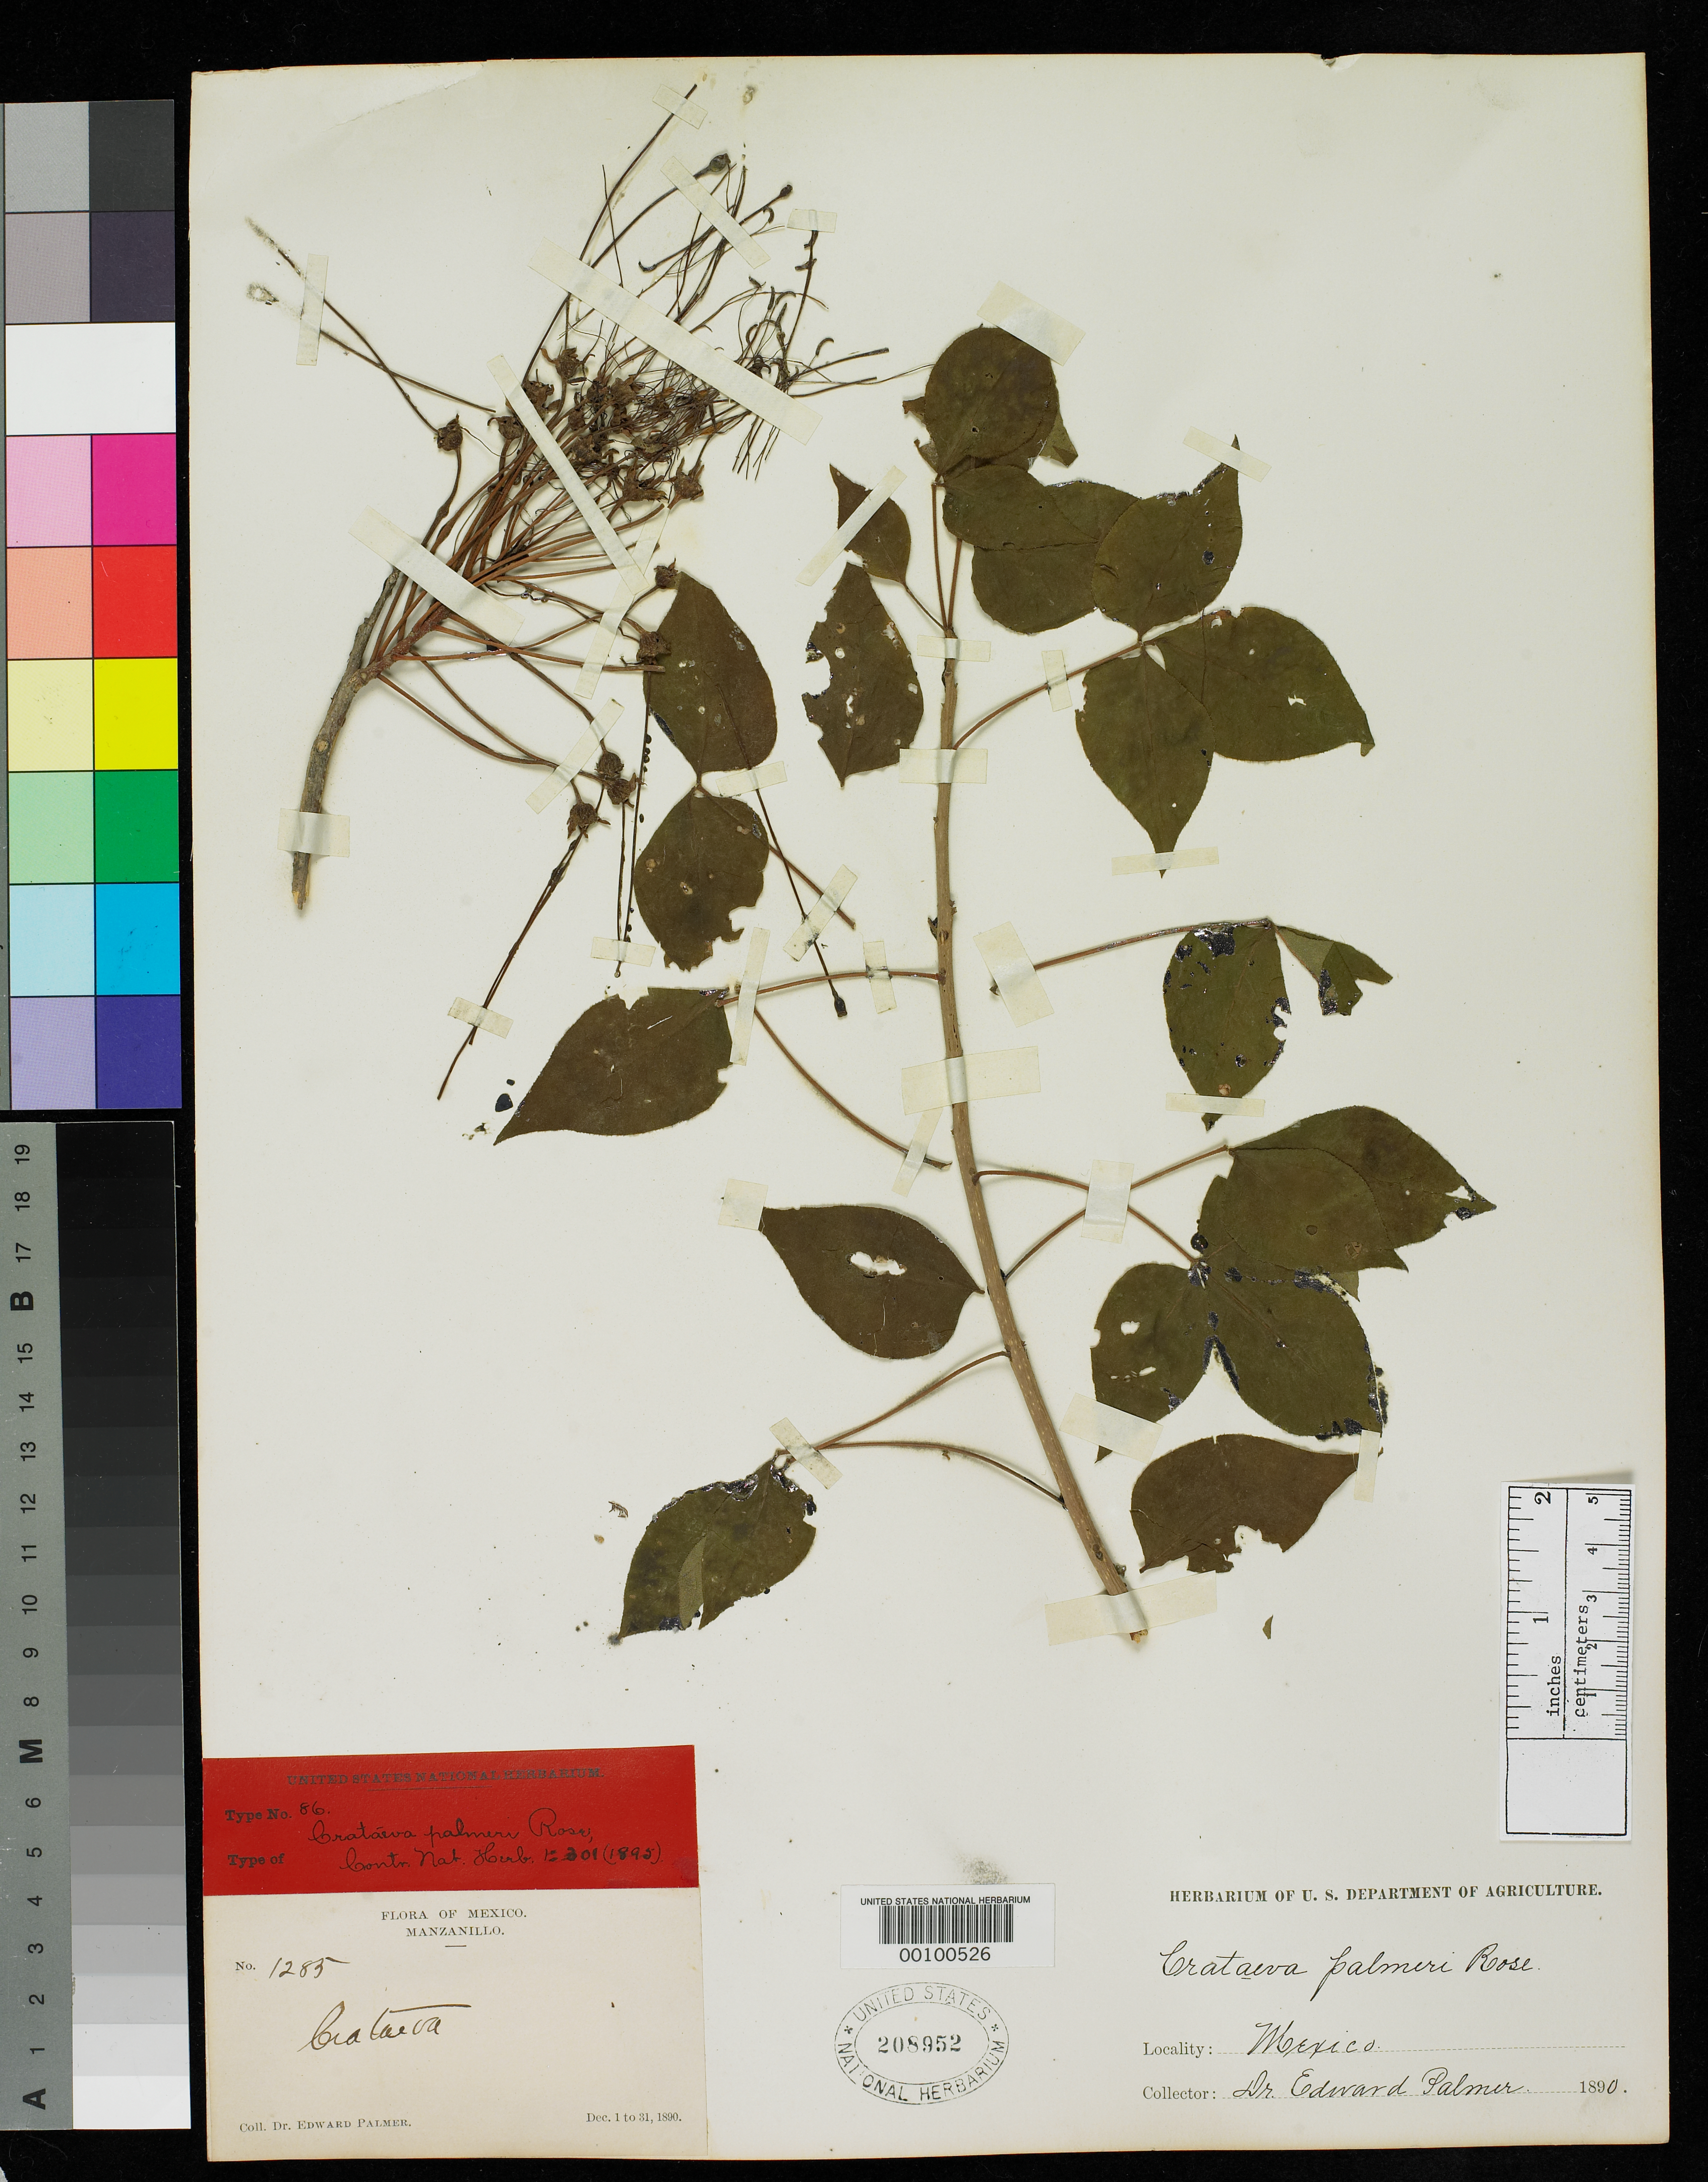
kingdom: Plantae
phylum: Tracheophyta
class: Magnoliopsida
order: Brassicales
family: Capparaceae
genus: Crateva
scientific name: Crateva palmeri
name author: Rose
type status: Type Collection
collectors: E. Palmer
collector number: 1285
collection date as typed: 01 Dec 1890 to 31 Dec 1890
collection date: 1890-12-01/1890-12-31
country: Mexico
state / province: Colima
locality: Manzanillo.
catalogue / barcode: US 208952